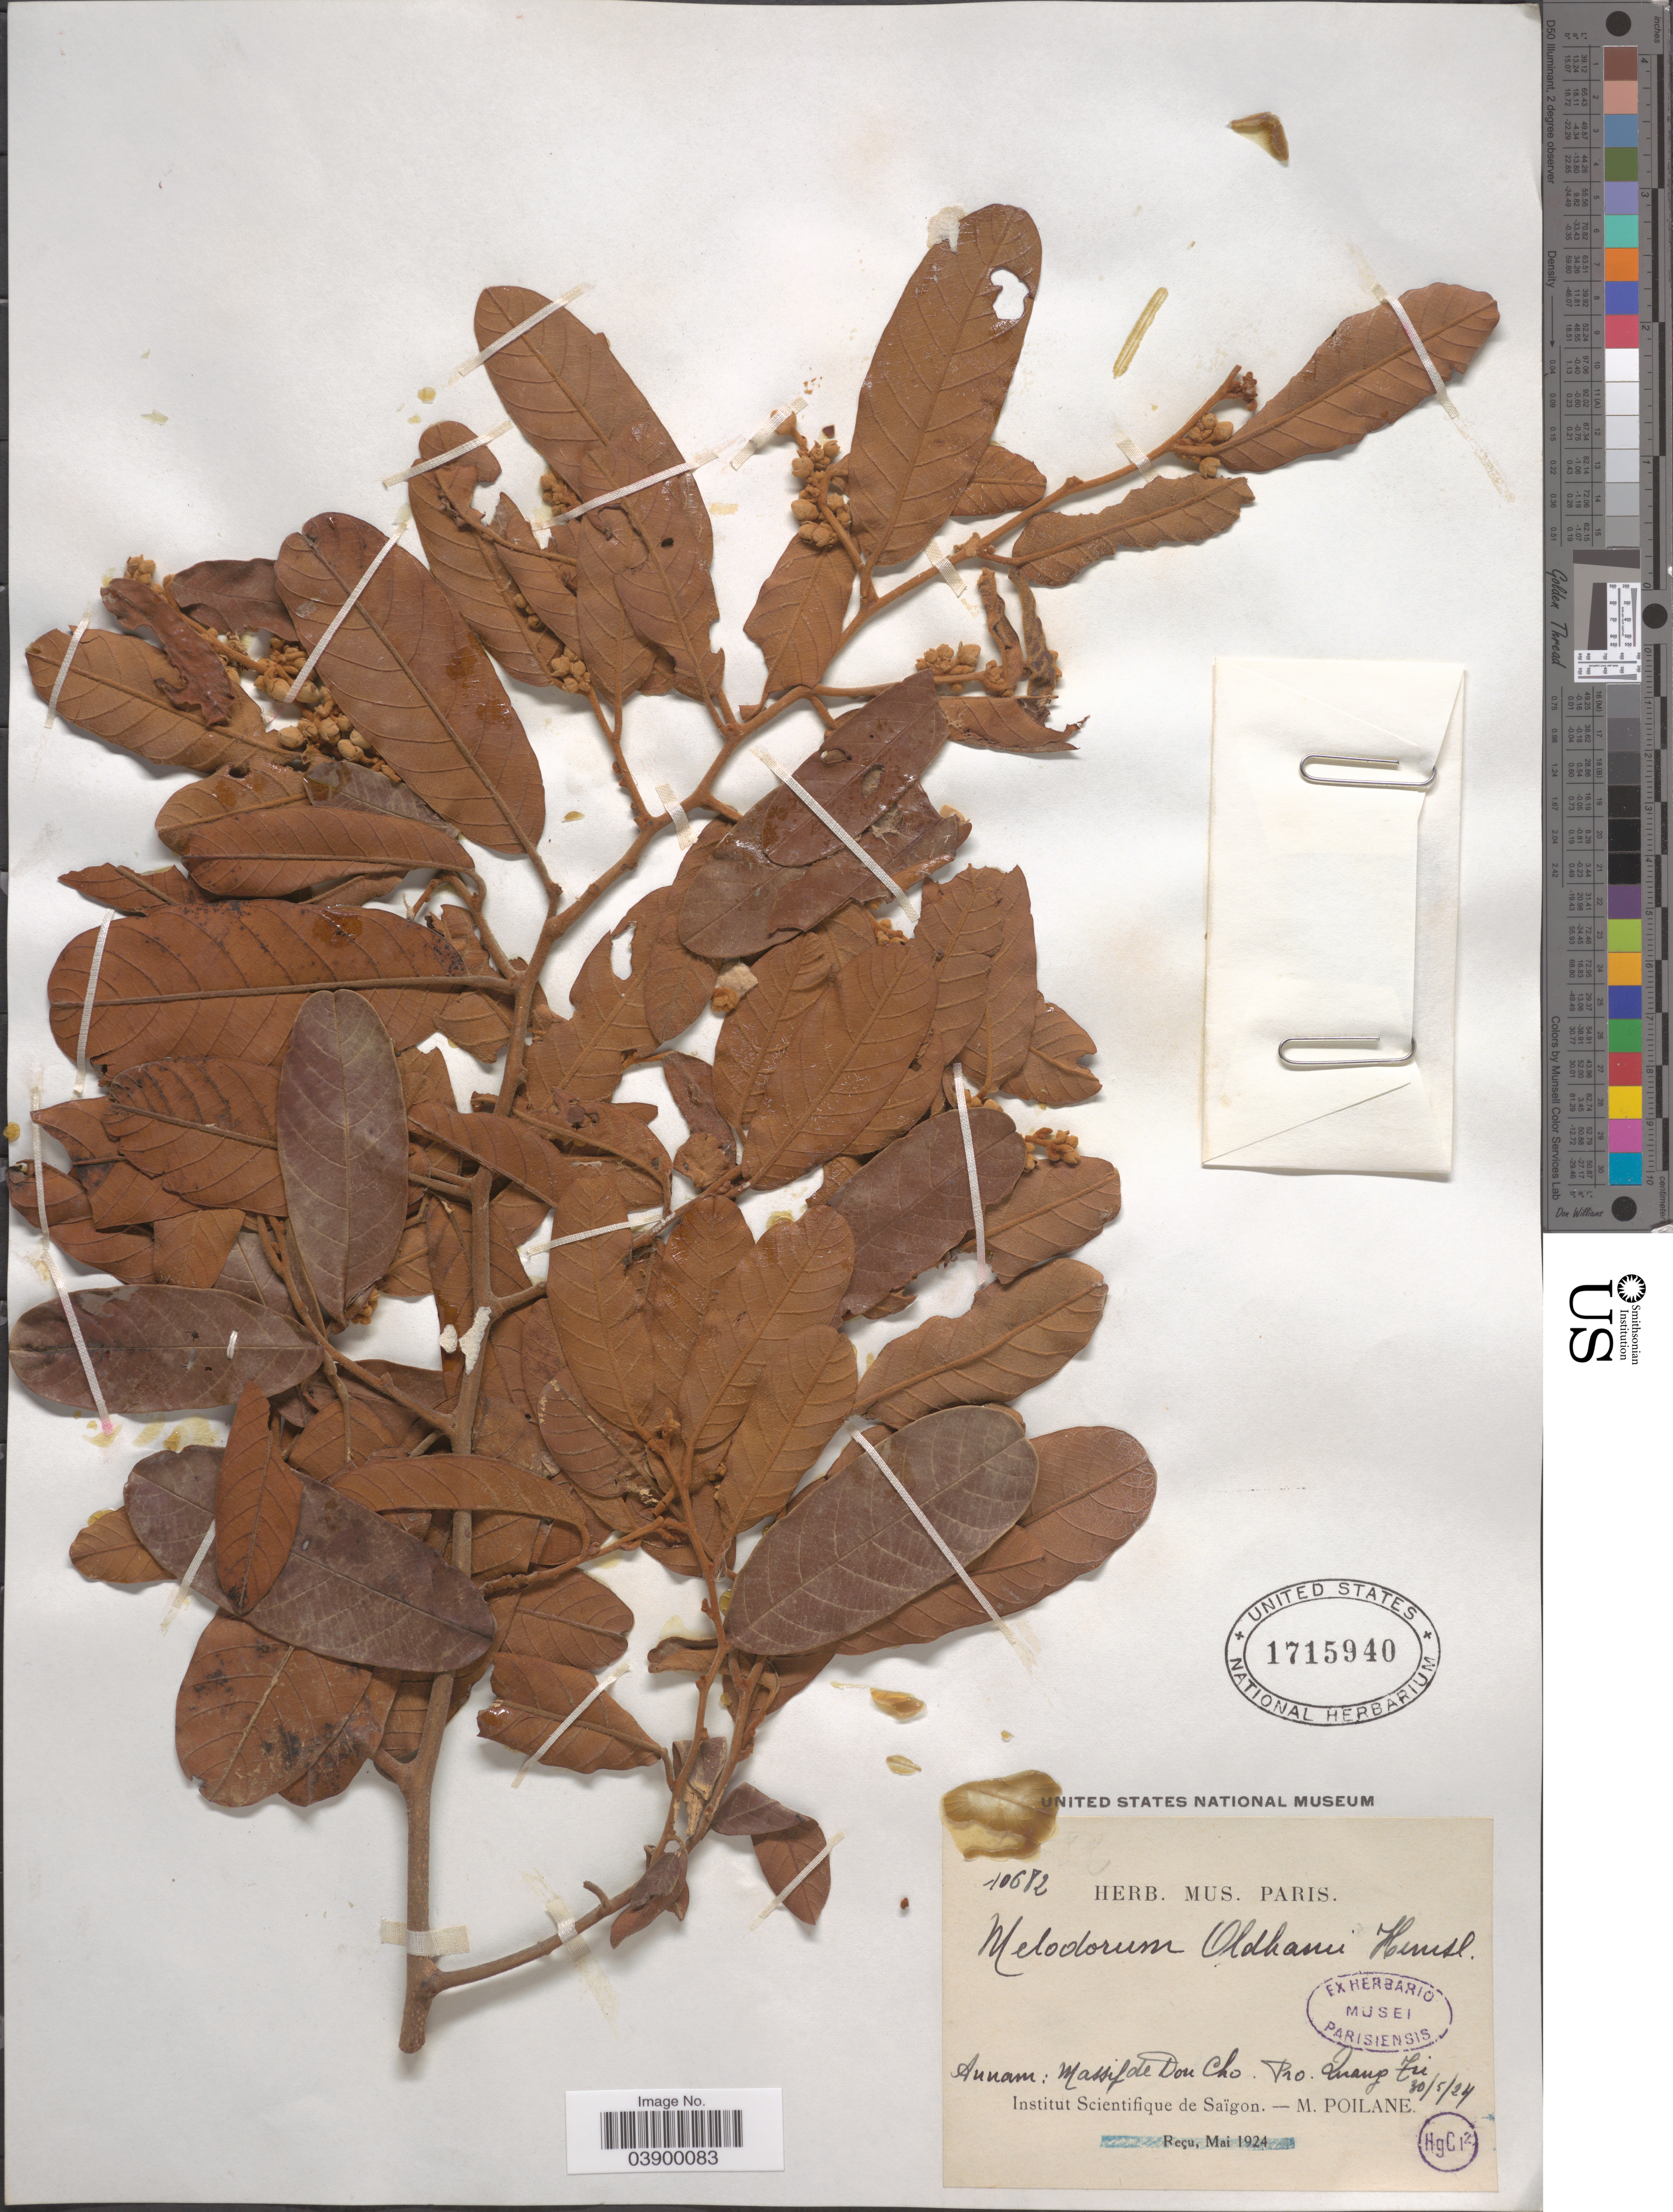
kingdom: Plantae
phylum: Tracheophyta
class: Magnoliopsida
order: Magnoliales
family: Annonaceae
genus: Fissistigma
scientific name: Fissistigma oldhamii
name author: (Hemsl.) Merr.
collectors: M. Poilane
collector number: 10682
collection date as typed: Transcribed d/m/y: 30/5/24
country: Vietnam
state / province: Quang Tri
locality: Annam: Massif de Don Cho.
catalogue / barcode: US 1715940